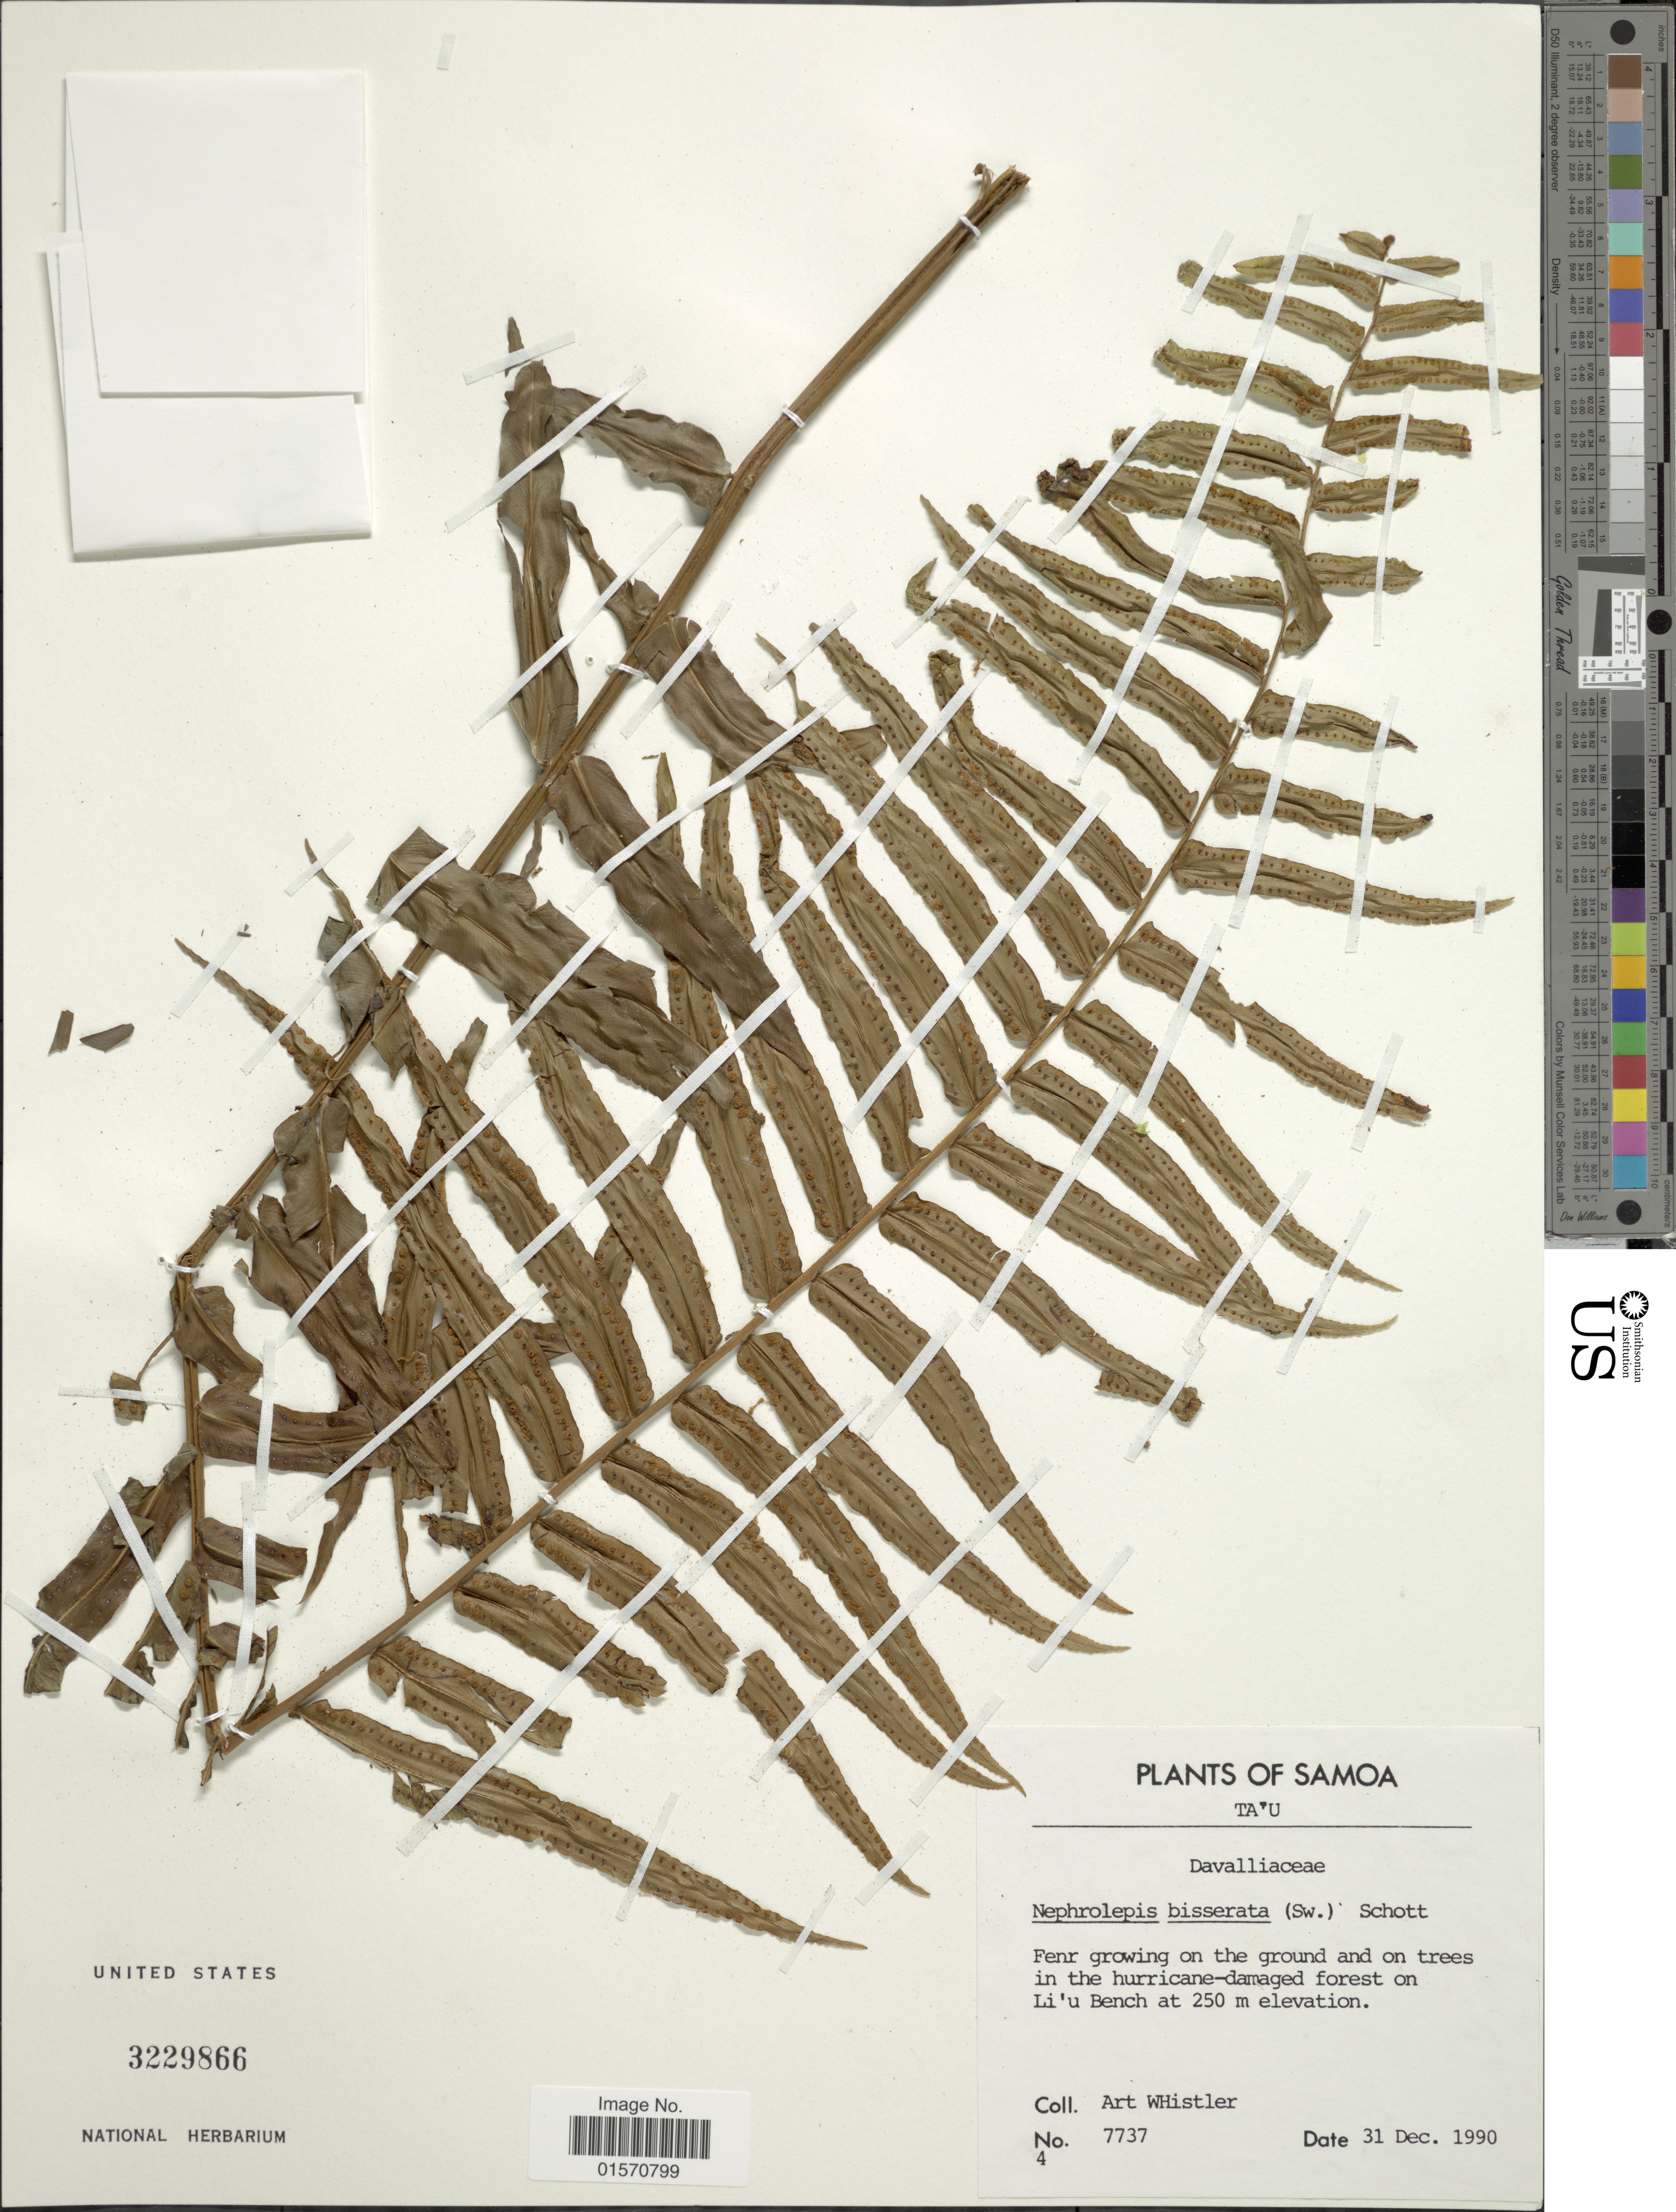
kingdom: Plantae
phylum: Tracheophyta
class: Polypodiopsida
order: Polypodiales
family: Nephrolepidaceae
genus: Nephrolepis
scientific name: Nephrolepis biserrata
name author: (Sw.) Schott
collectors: A. Whistler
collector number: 7737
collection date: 1990-12-31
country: American Samoa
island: Ta'u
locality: Ta'u. In the hurricane damaged forest on Li'u Bench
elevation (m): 250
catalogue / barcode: US 3229866